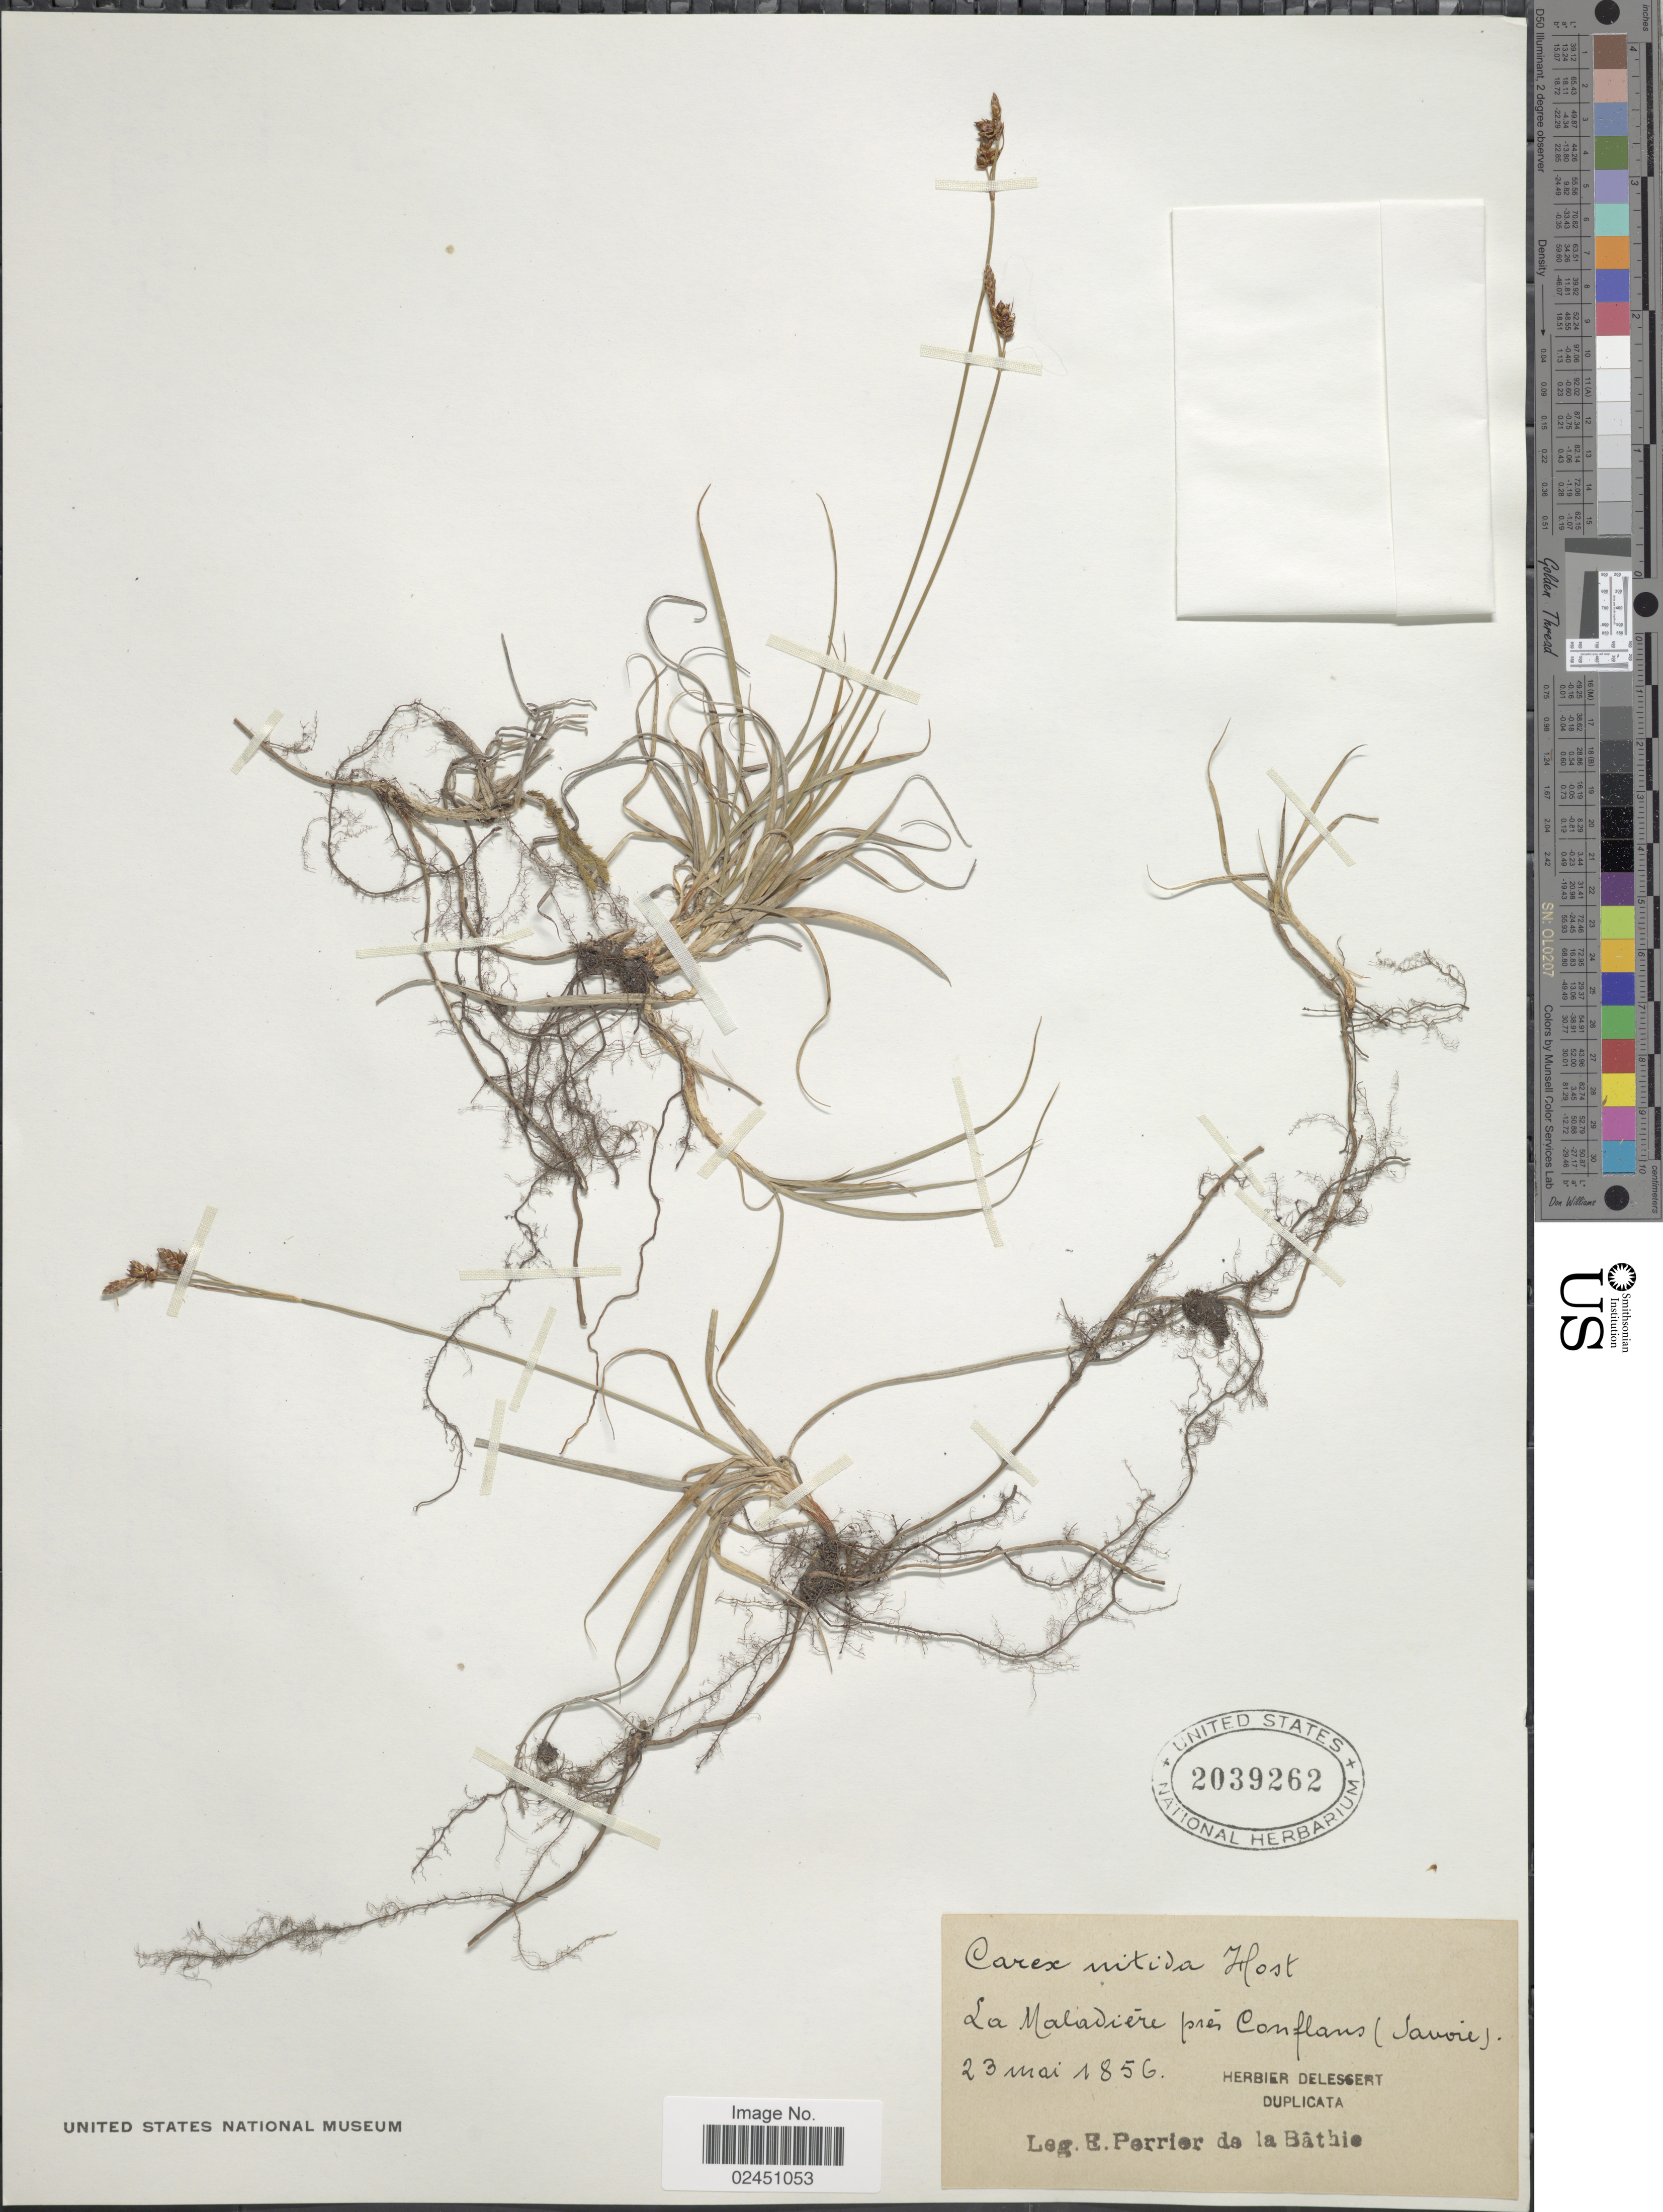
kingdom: Plantae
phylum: Tracheophyta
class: Liliopsida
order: Poales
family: Cyperaceae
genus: Carex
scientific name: Carex liparocarpos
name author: Gaudin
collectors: E. Perrier de la Bâthie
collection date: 1856-05-23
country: France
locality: La Maladiere pres Conflans (Savoie)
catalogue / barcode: US 2039262